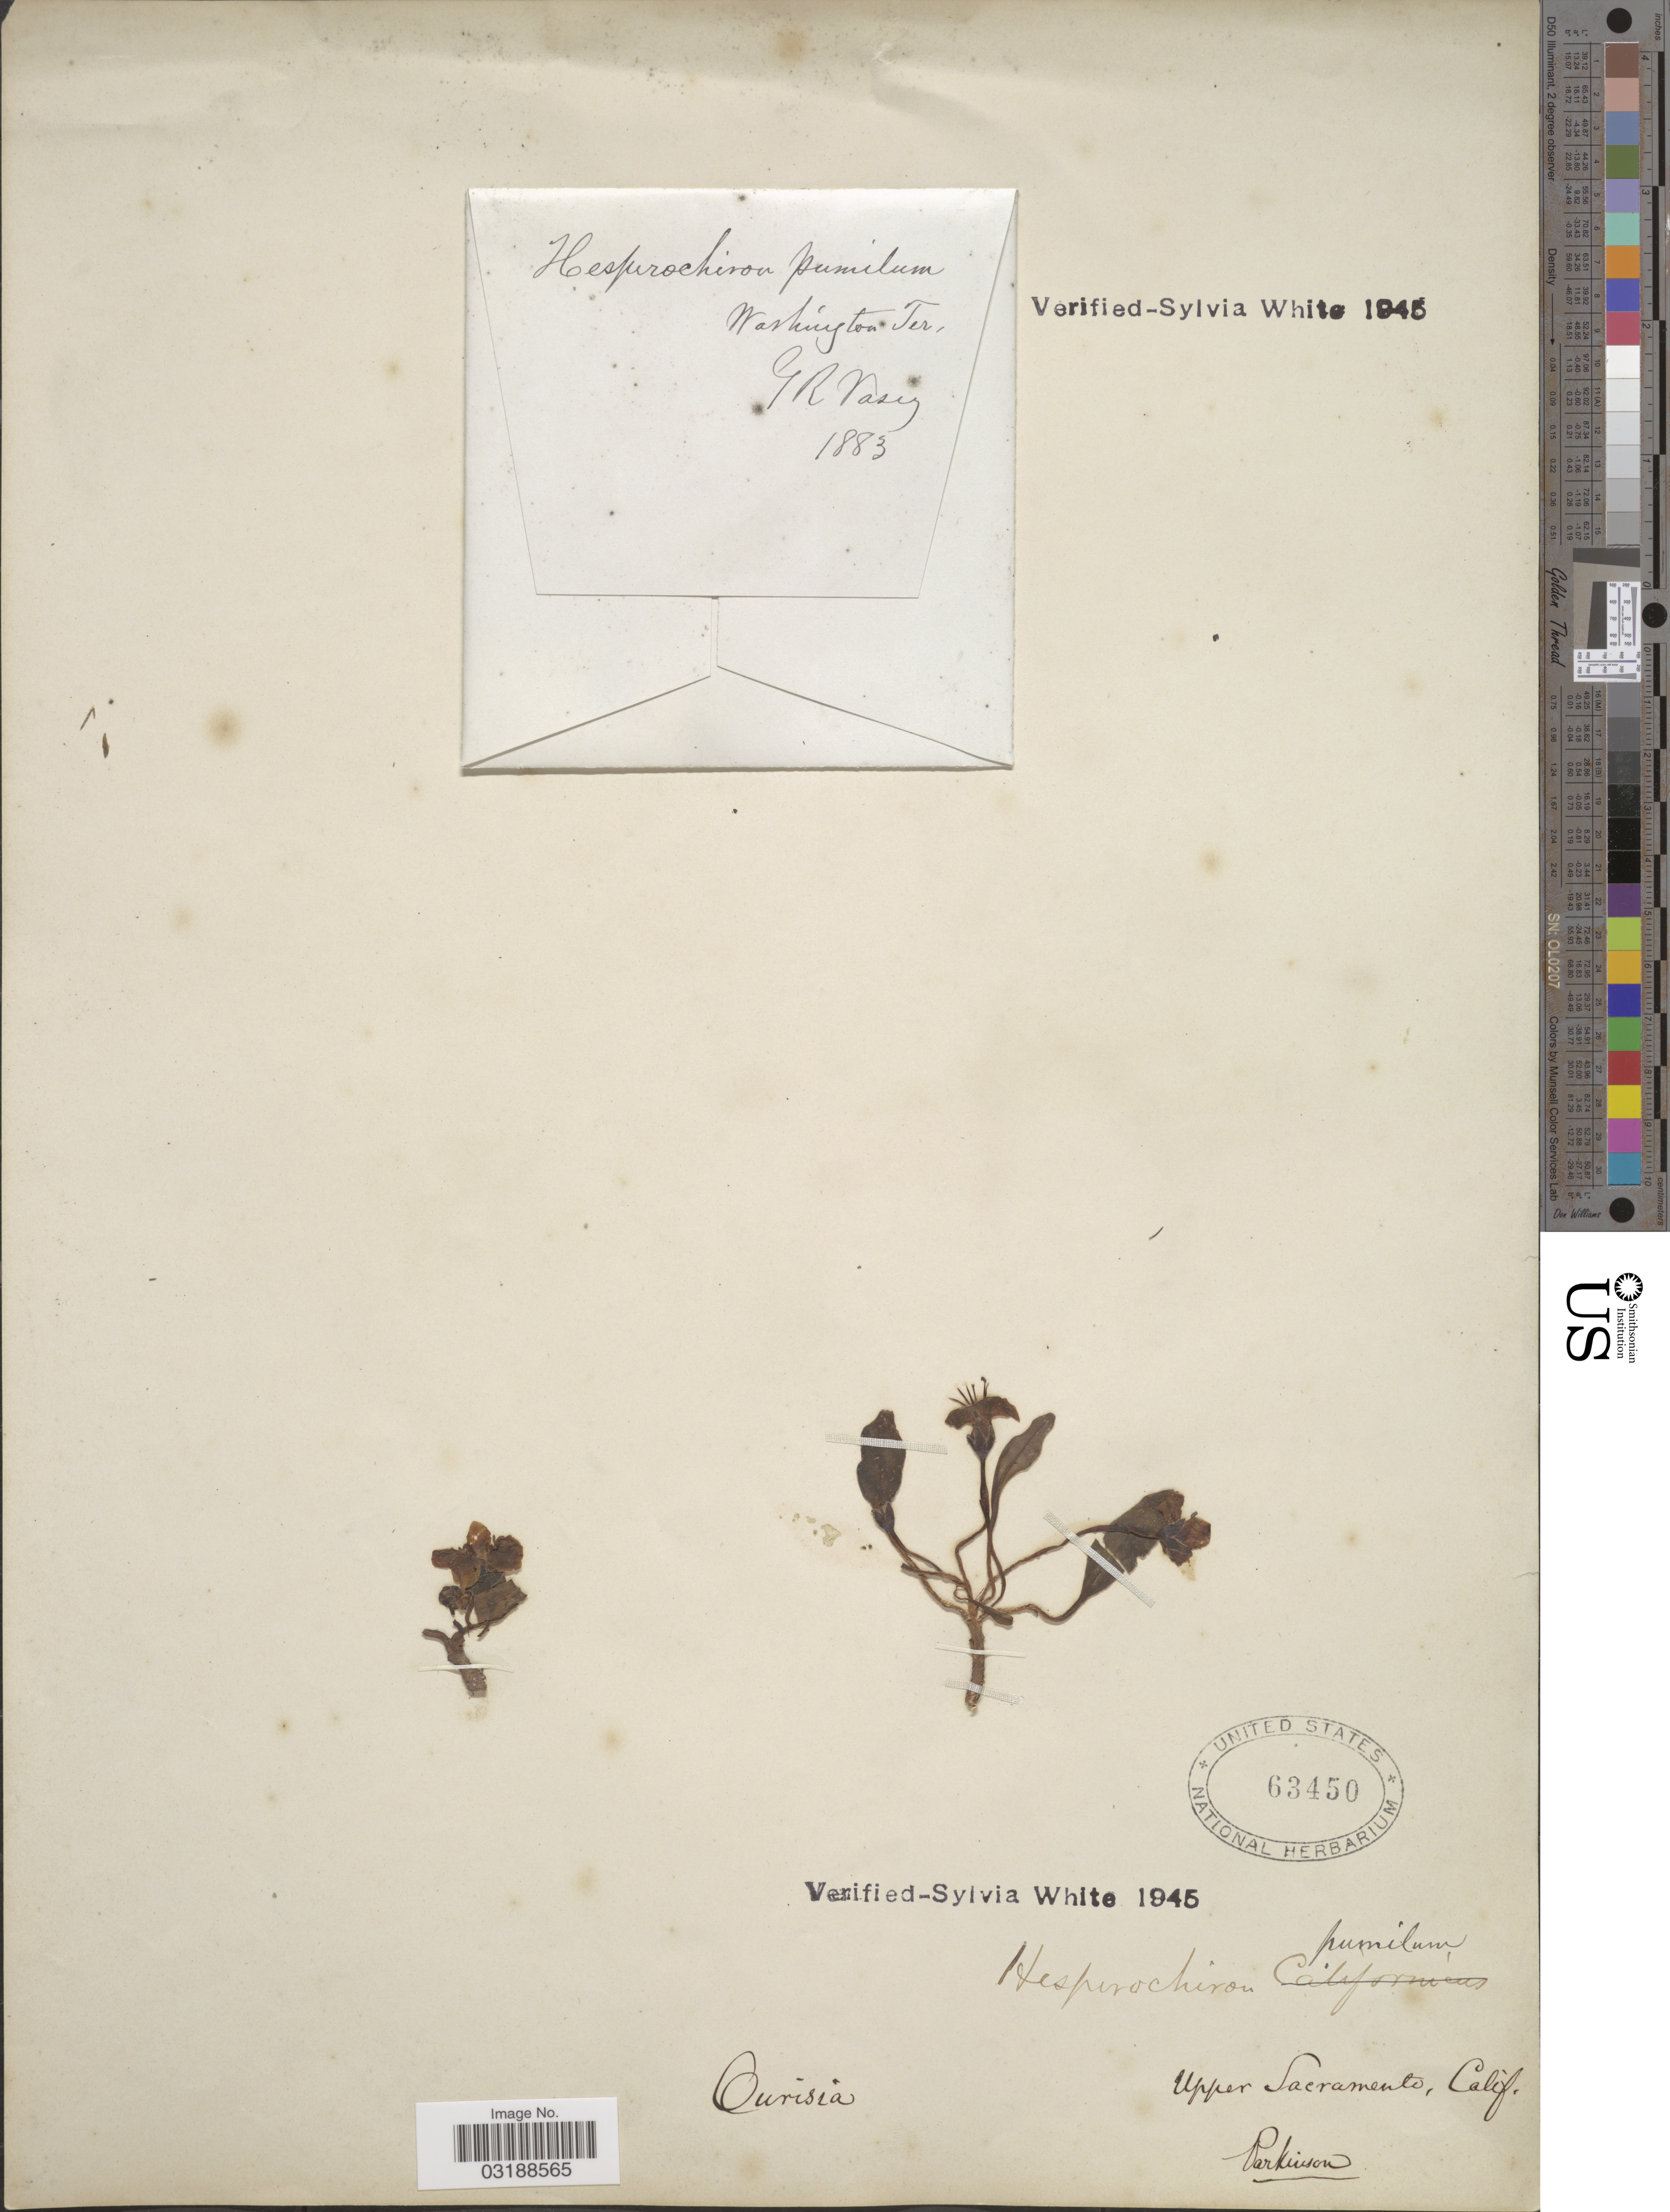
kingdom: Plantae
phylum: Tracheophyta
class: Magnoliopsida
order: Boraginales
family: Hydrophyllaceae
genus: Hesperochiron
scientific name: Hesperochiron pumilus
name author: (Griseb.) Porter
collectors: Parkinson, --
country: United States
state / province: California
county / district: Sacramento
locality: Upper Sacramento.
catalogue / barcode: US 63450